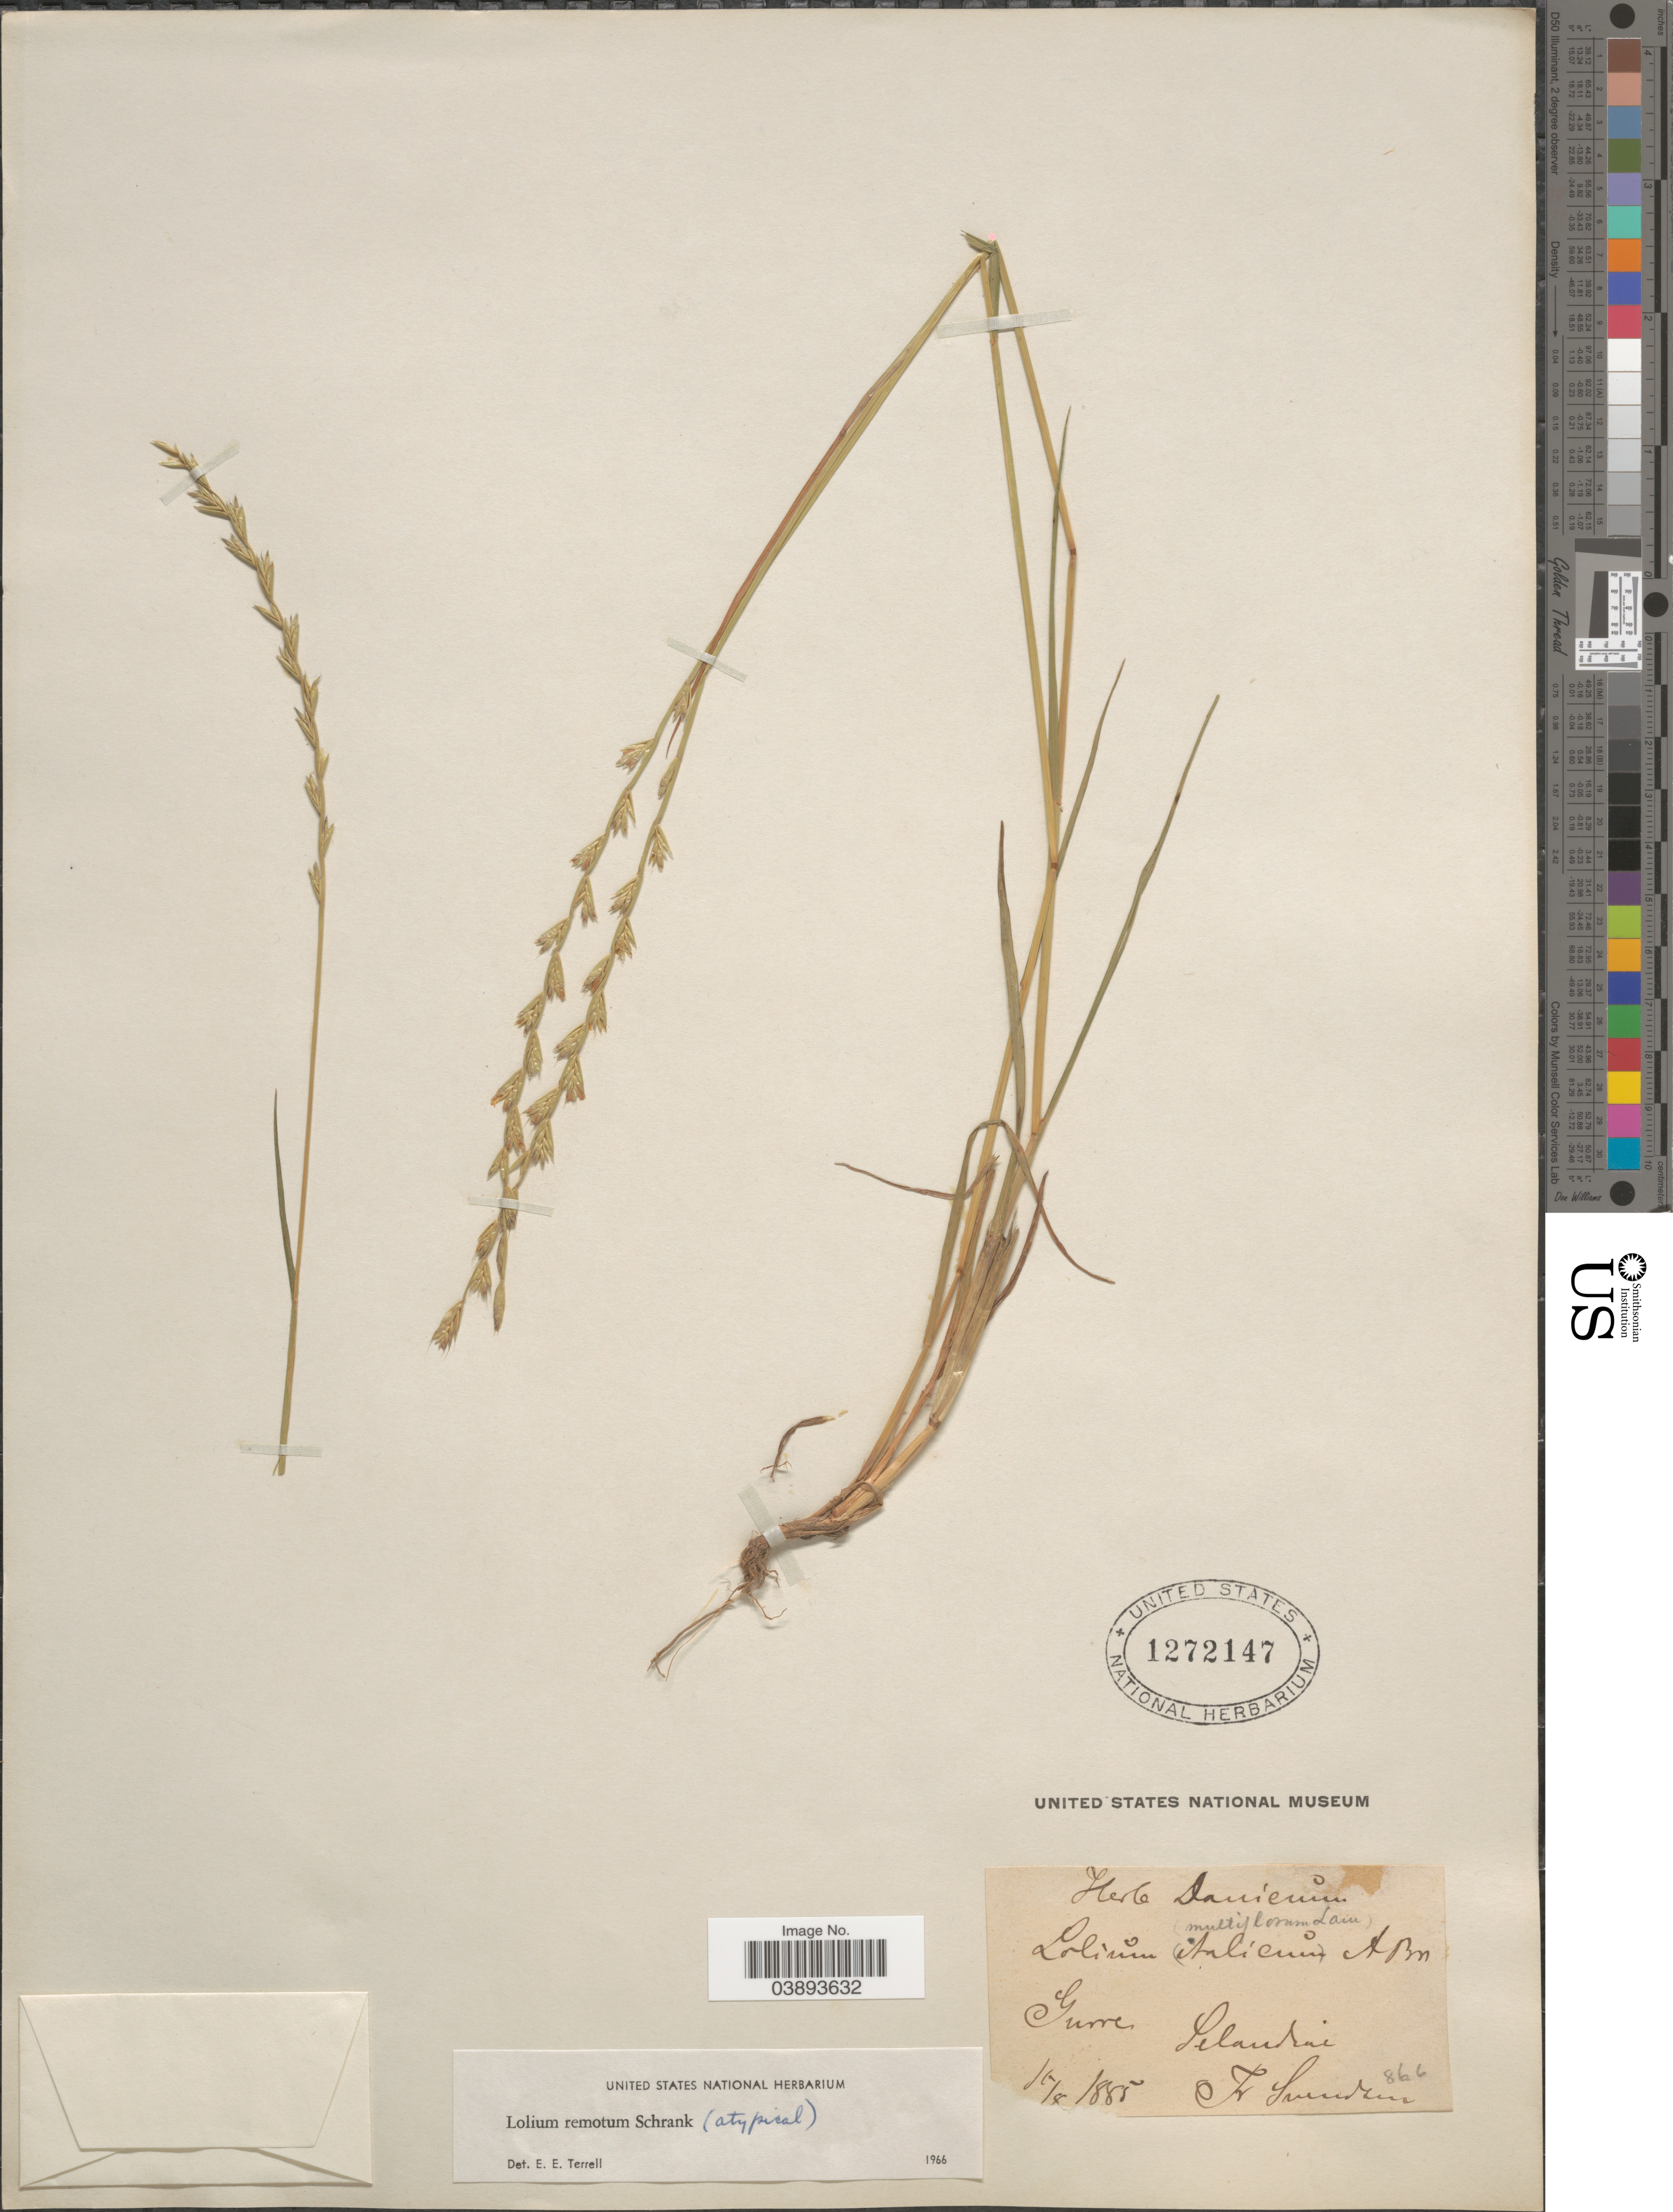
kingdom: Plantae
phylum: Tracheophyta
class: Liliopsida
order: Poales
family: Poaceae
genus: Lolium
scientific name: Lolium remotum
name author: Schrank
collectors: F. Svendsen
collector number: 866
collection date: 1885-08-15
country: Denmark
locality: Danicum. Gurre. Selandie.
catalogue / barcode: US 1272147